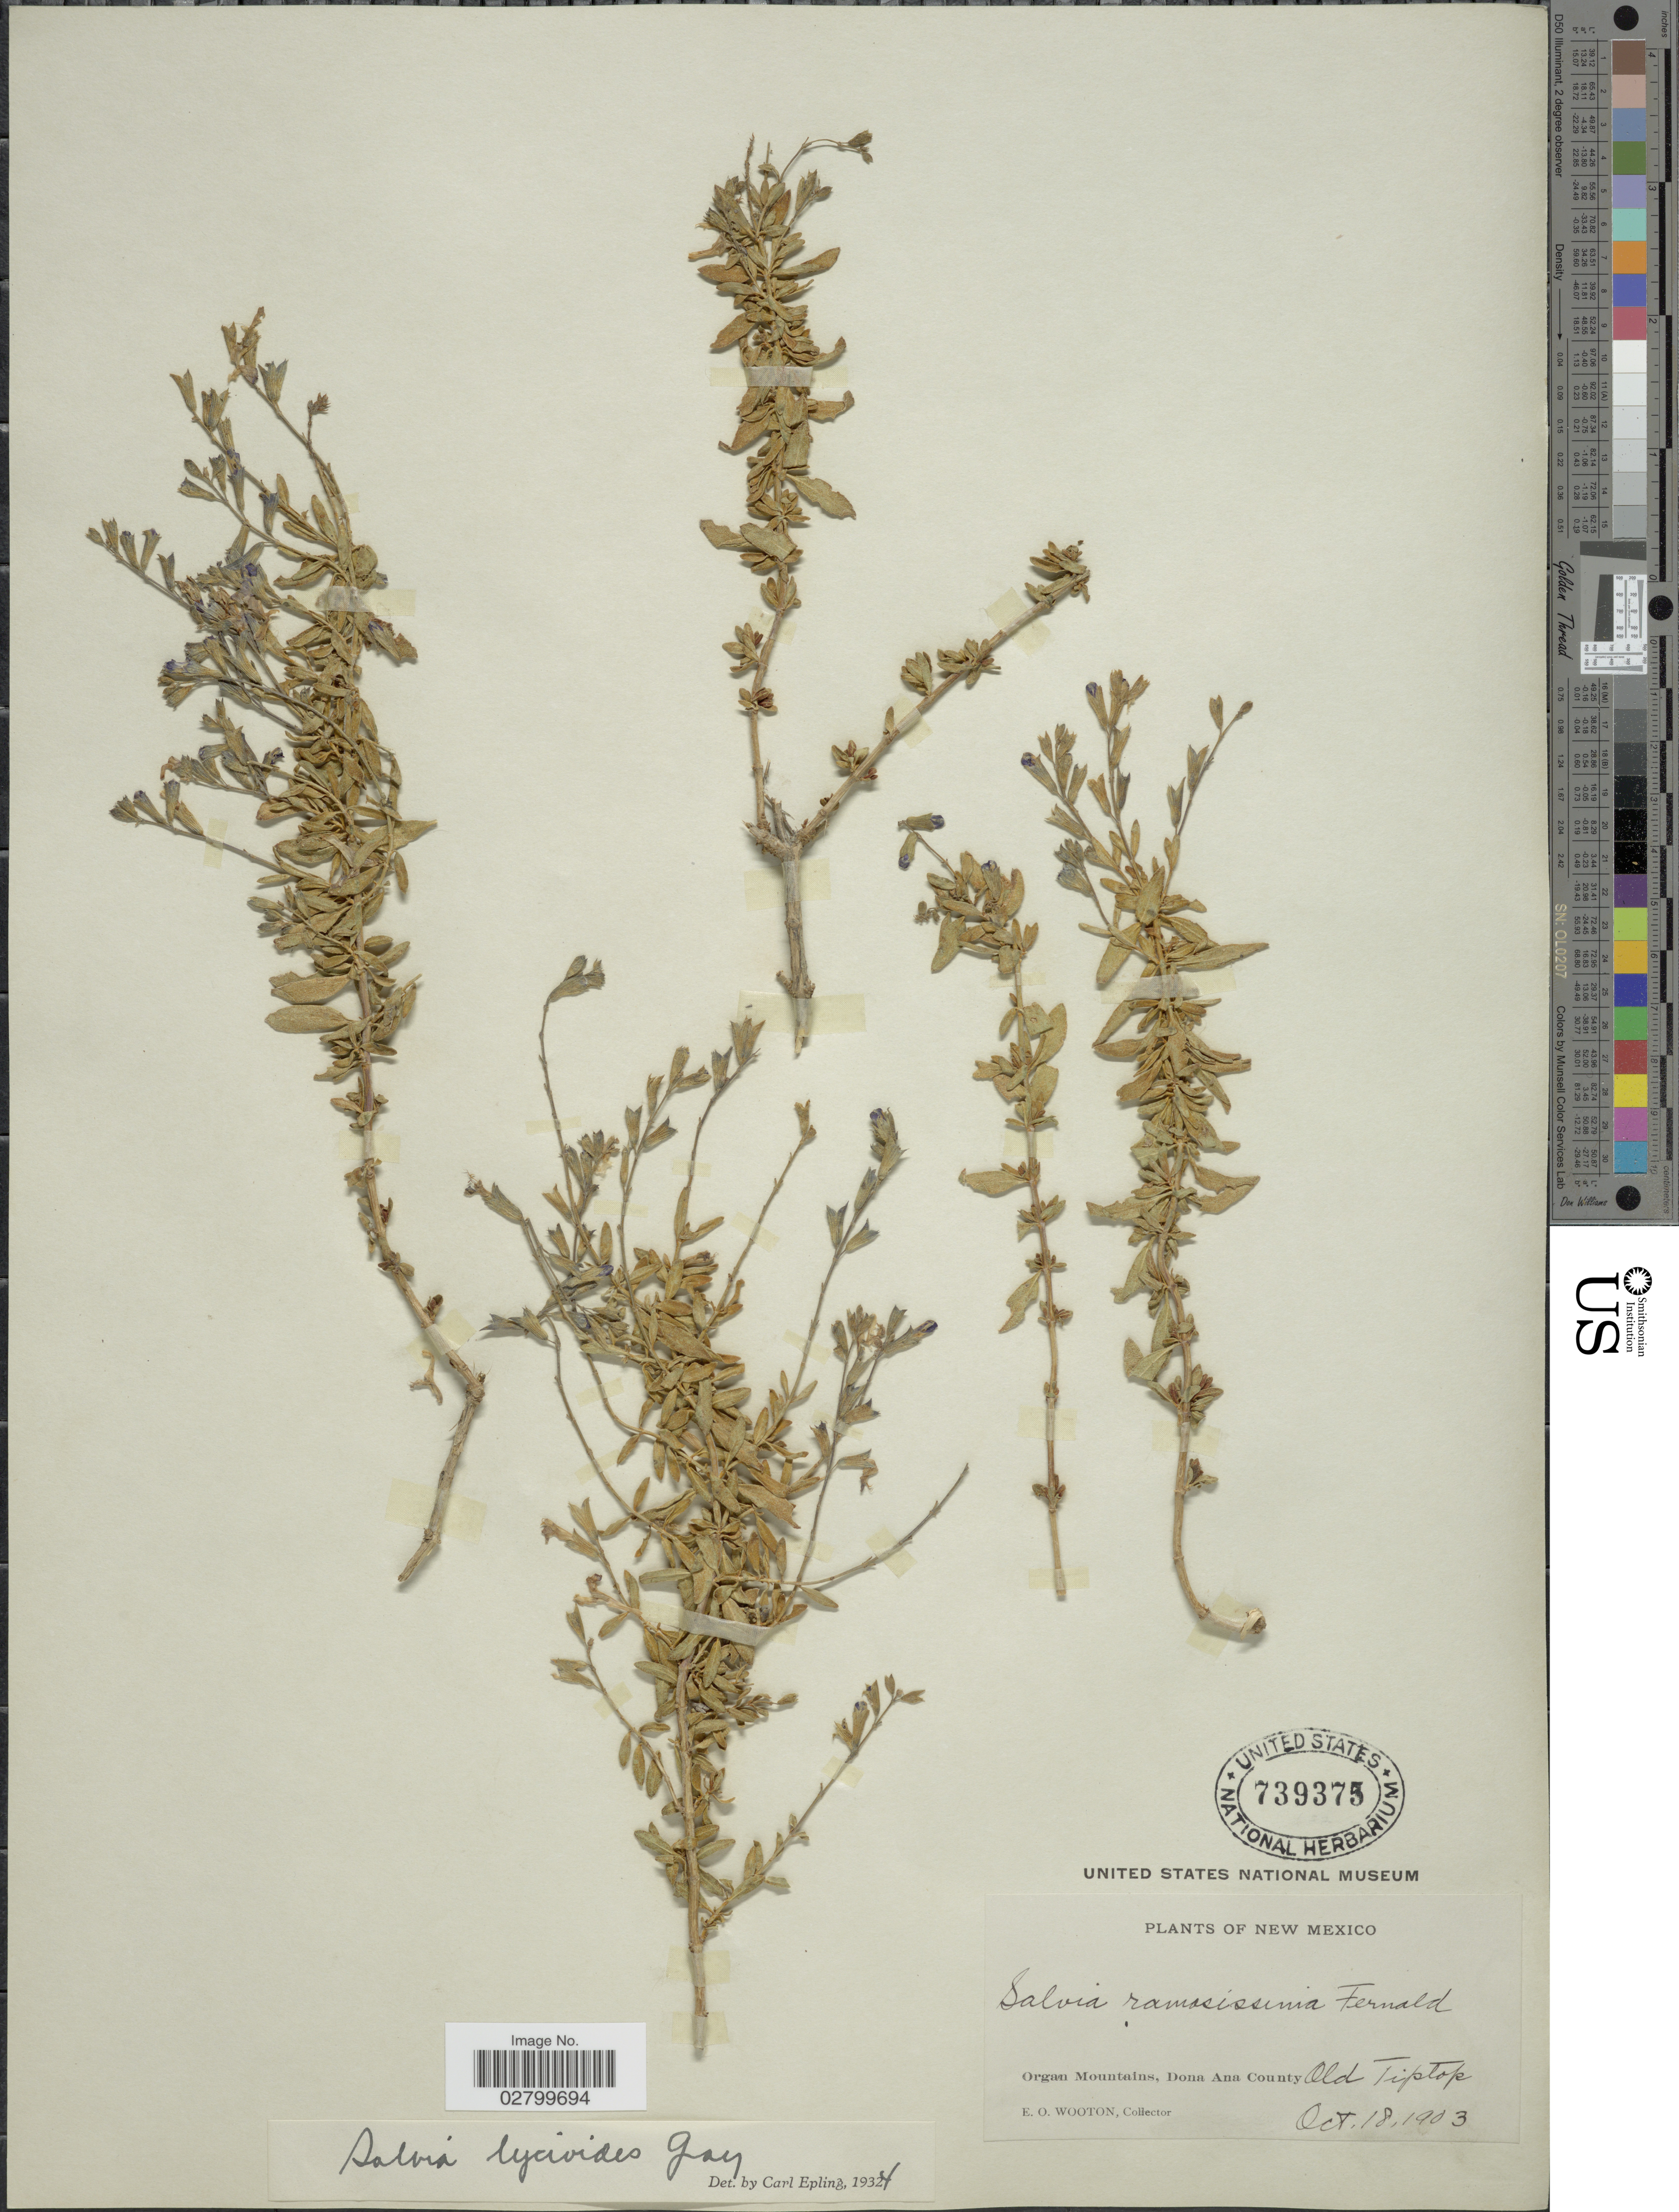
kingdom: Plantae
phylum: Tracheophyta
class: Magnoliopsida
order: Lamiales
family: Lamiaceae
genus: Salvia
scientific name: Salvia lycioides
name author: A. Gray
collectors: E. O. Wooton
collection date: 1903-10-18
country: United States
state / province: New Mexico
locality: Organ Mountains, Dona Ana County. Old Tiptop.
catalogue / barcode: US 739375